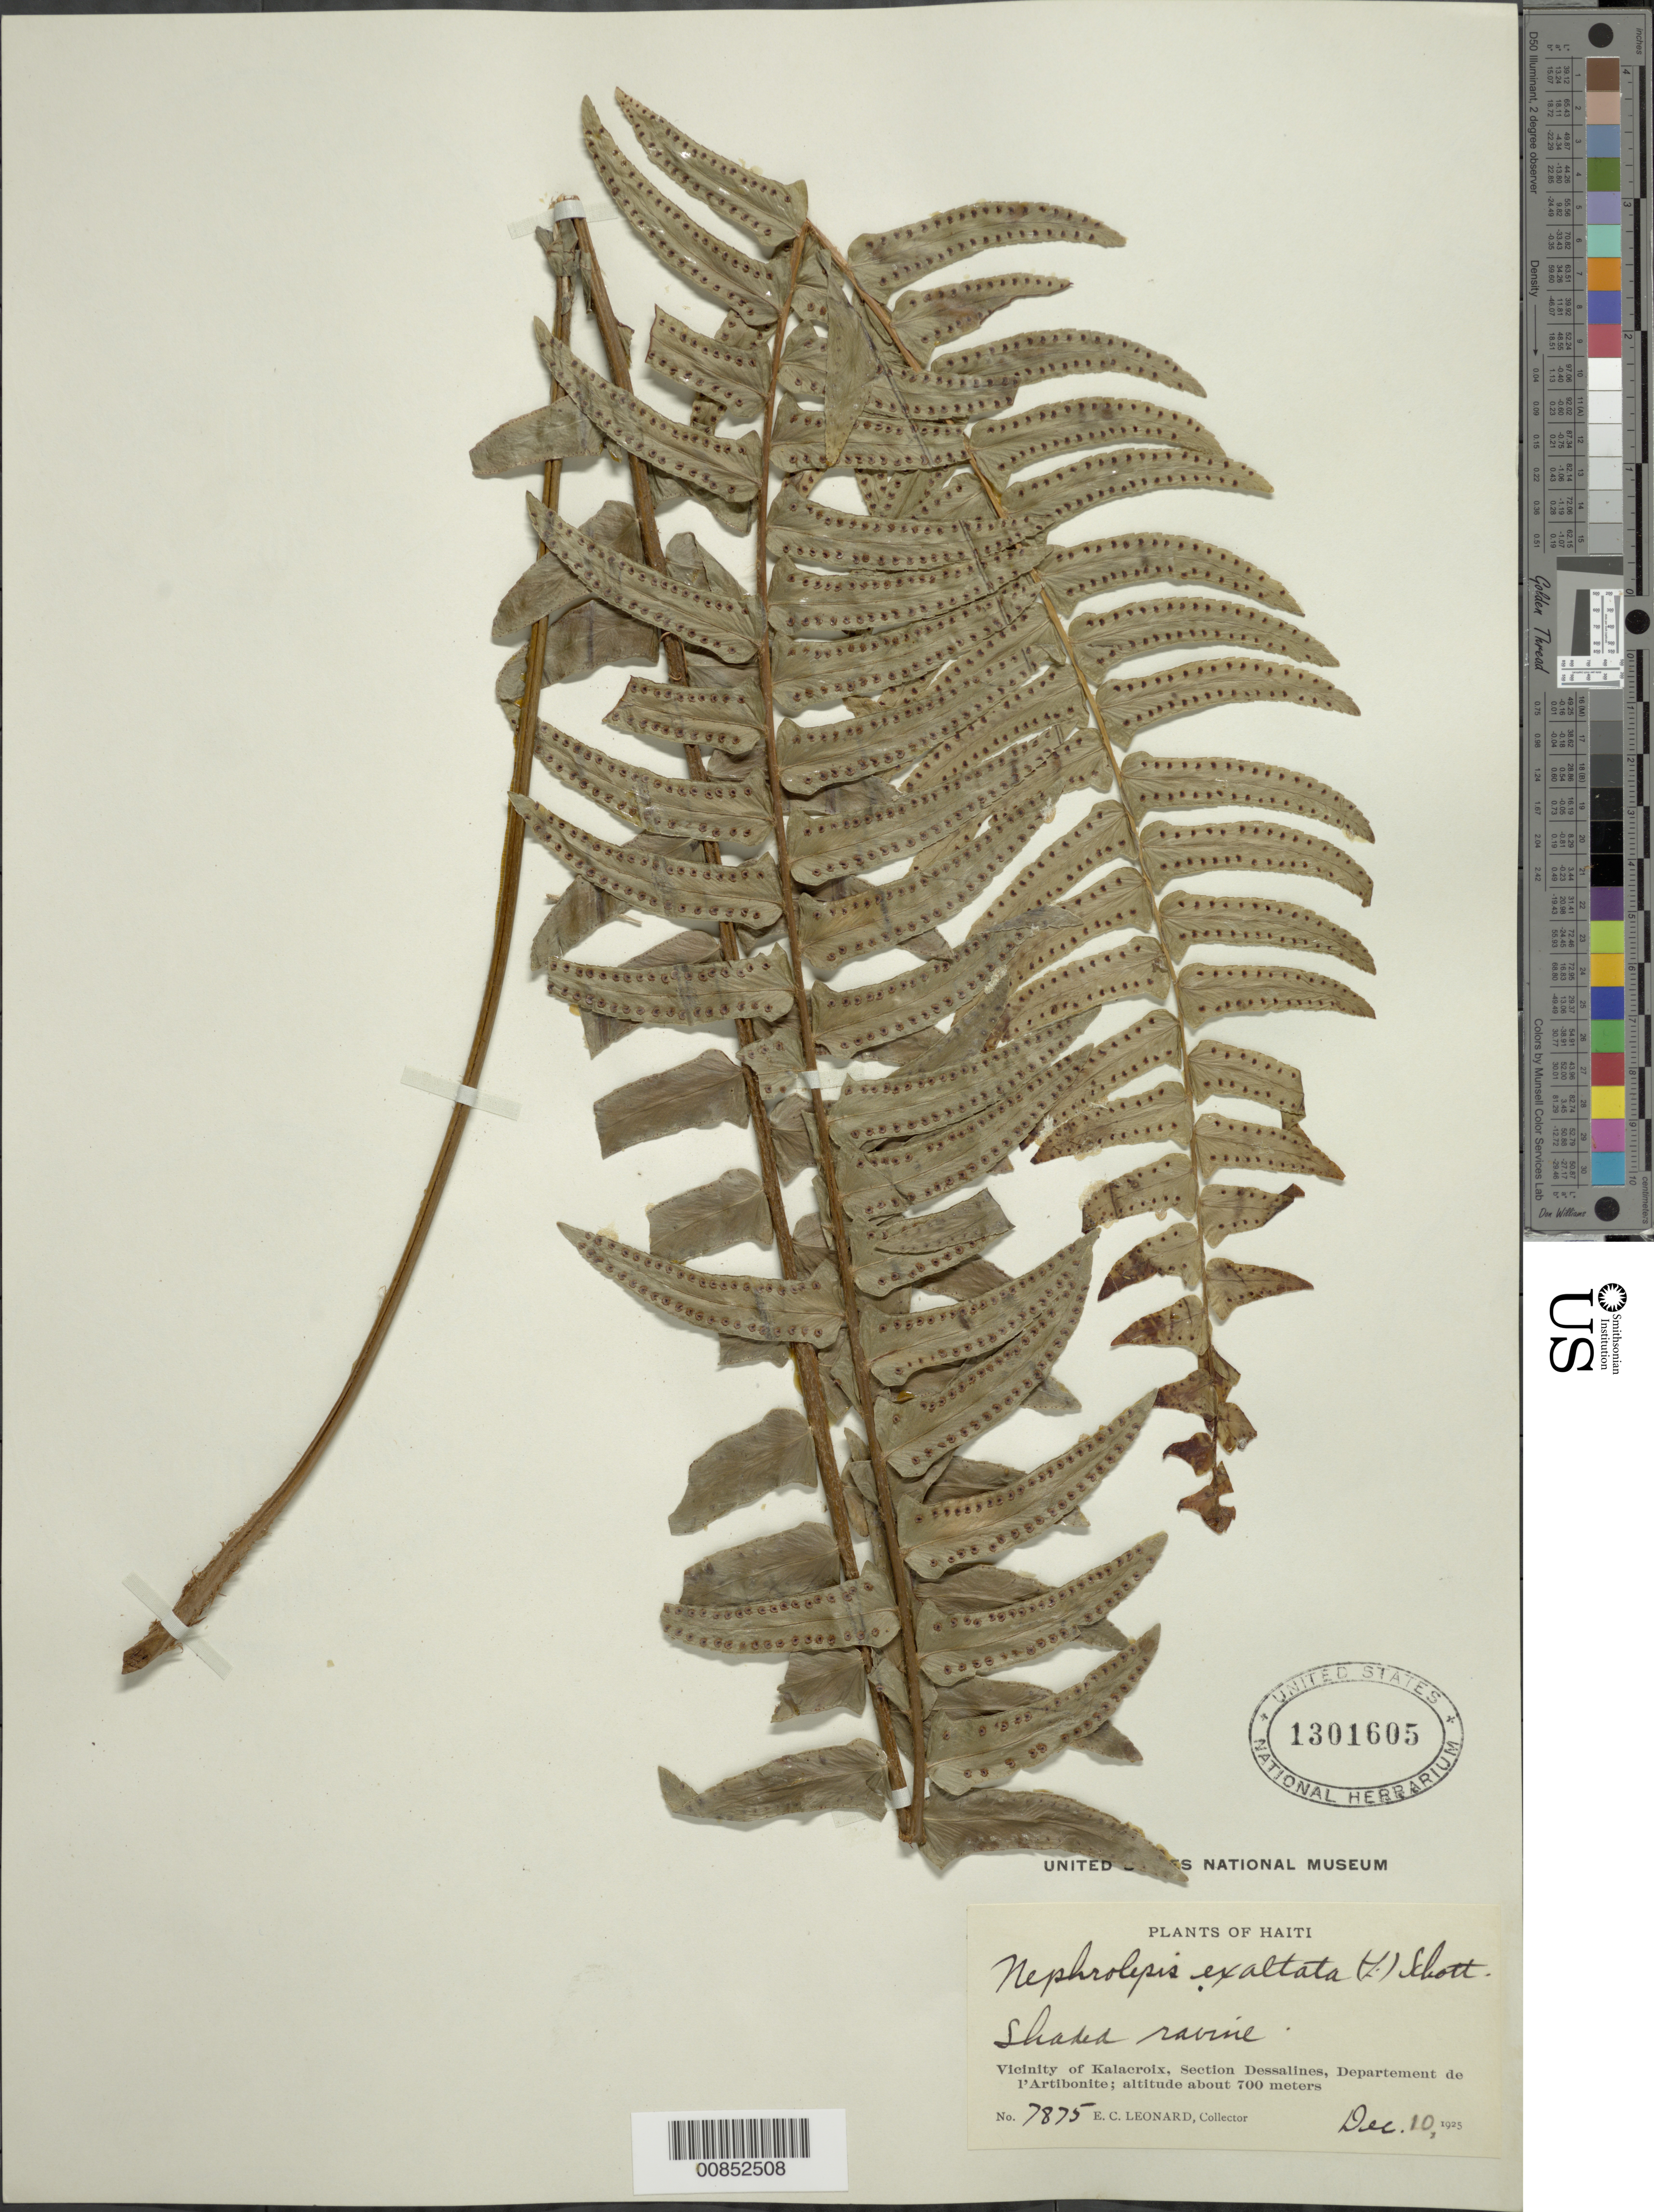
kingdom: Plantae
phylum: Tracheophyta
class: Polypodiopsida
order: Polypodiales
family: Nephrolepidaceae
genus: Nephrolepis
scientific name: Nephrolepis exaltata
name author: (L.) Schott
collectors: E. C. Leonard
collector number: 7875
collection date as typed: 10 Dec 1925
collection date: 1925-12-10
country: Haiti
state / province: Artibonite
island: Hispaniola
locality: Sect. Dessalines, vicinity Kalacroix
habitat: Shaded ravine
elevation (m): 700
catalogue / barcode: US 1301605